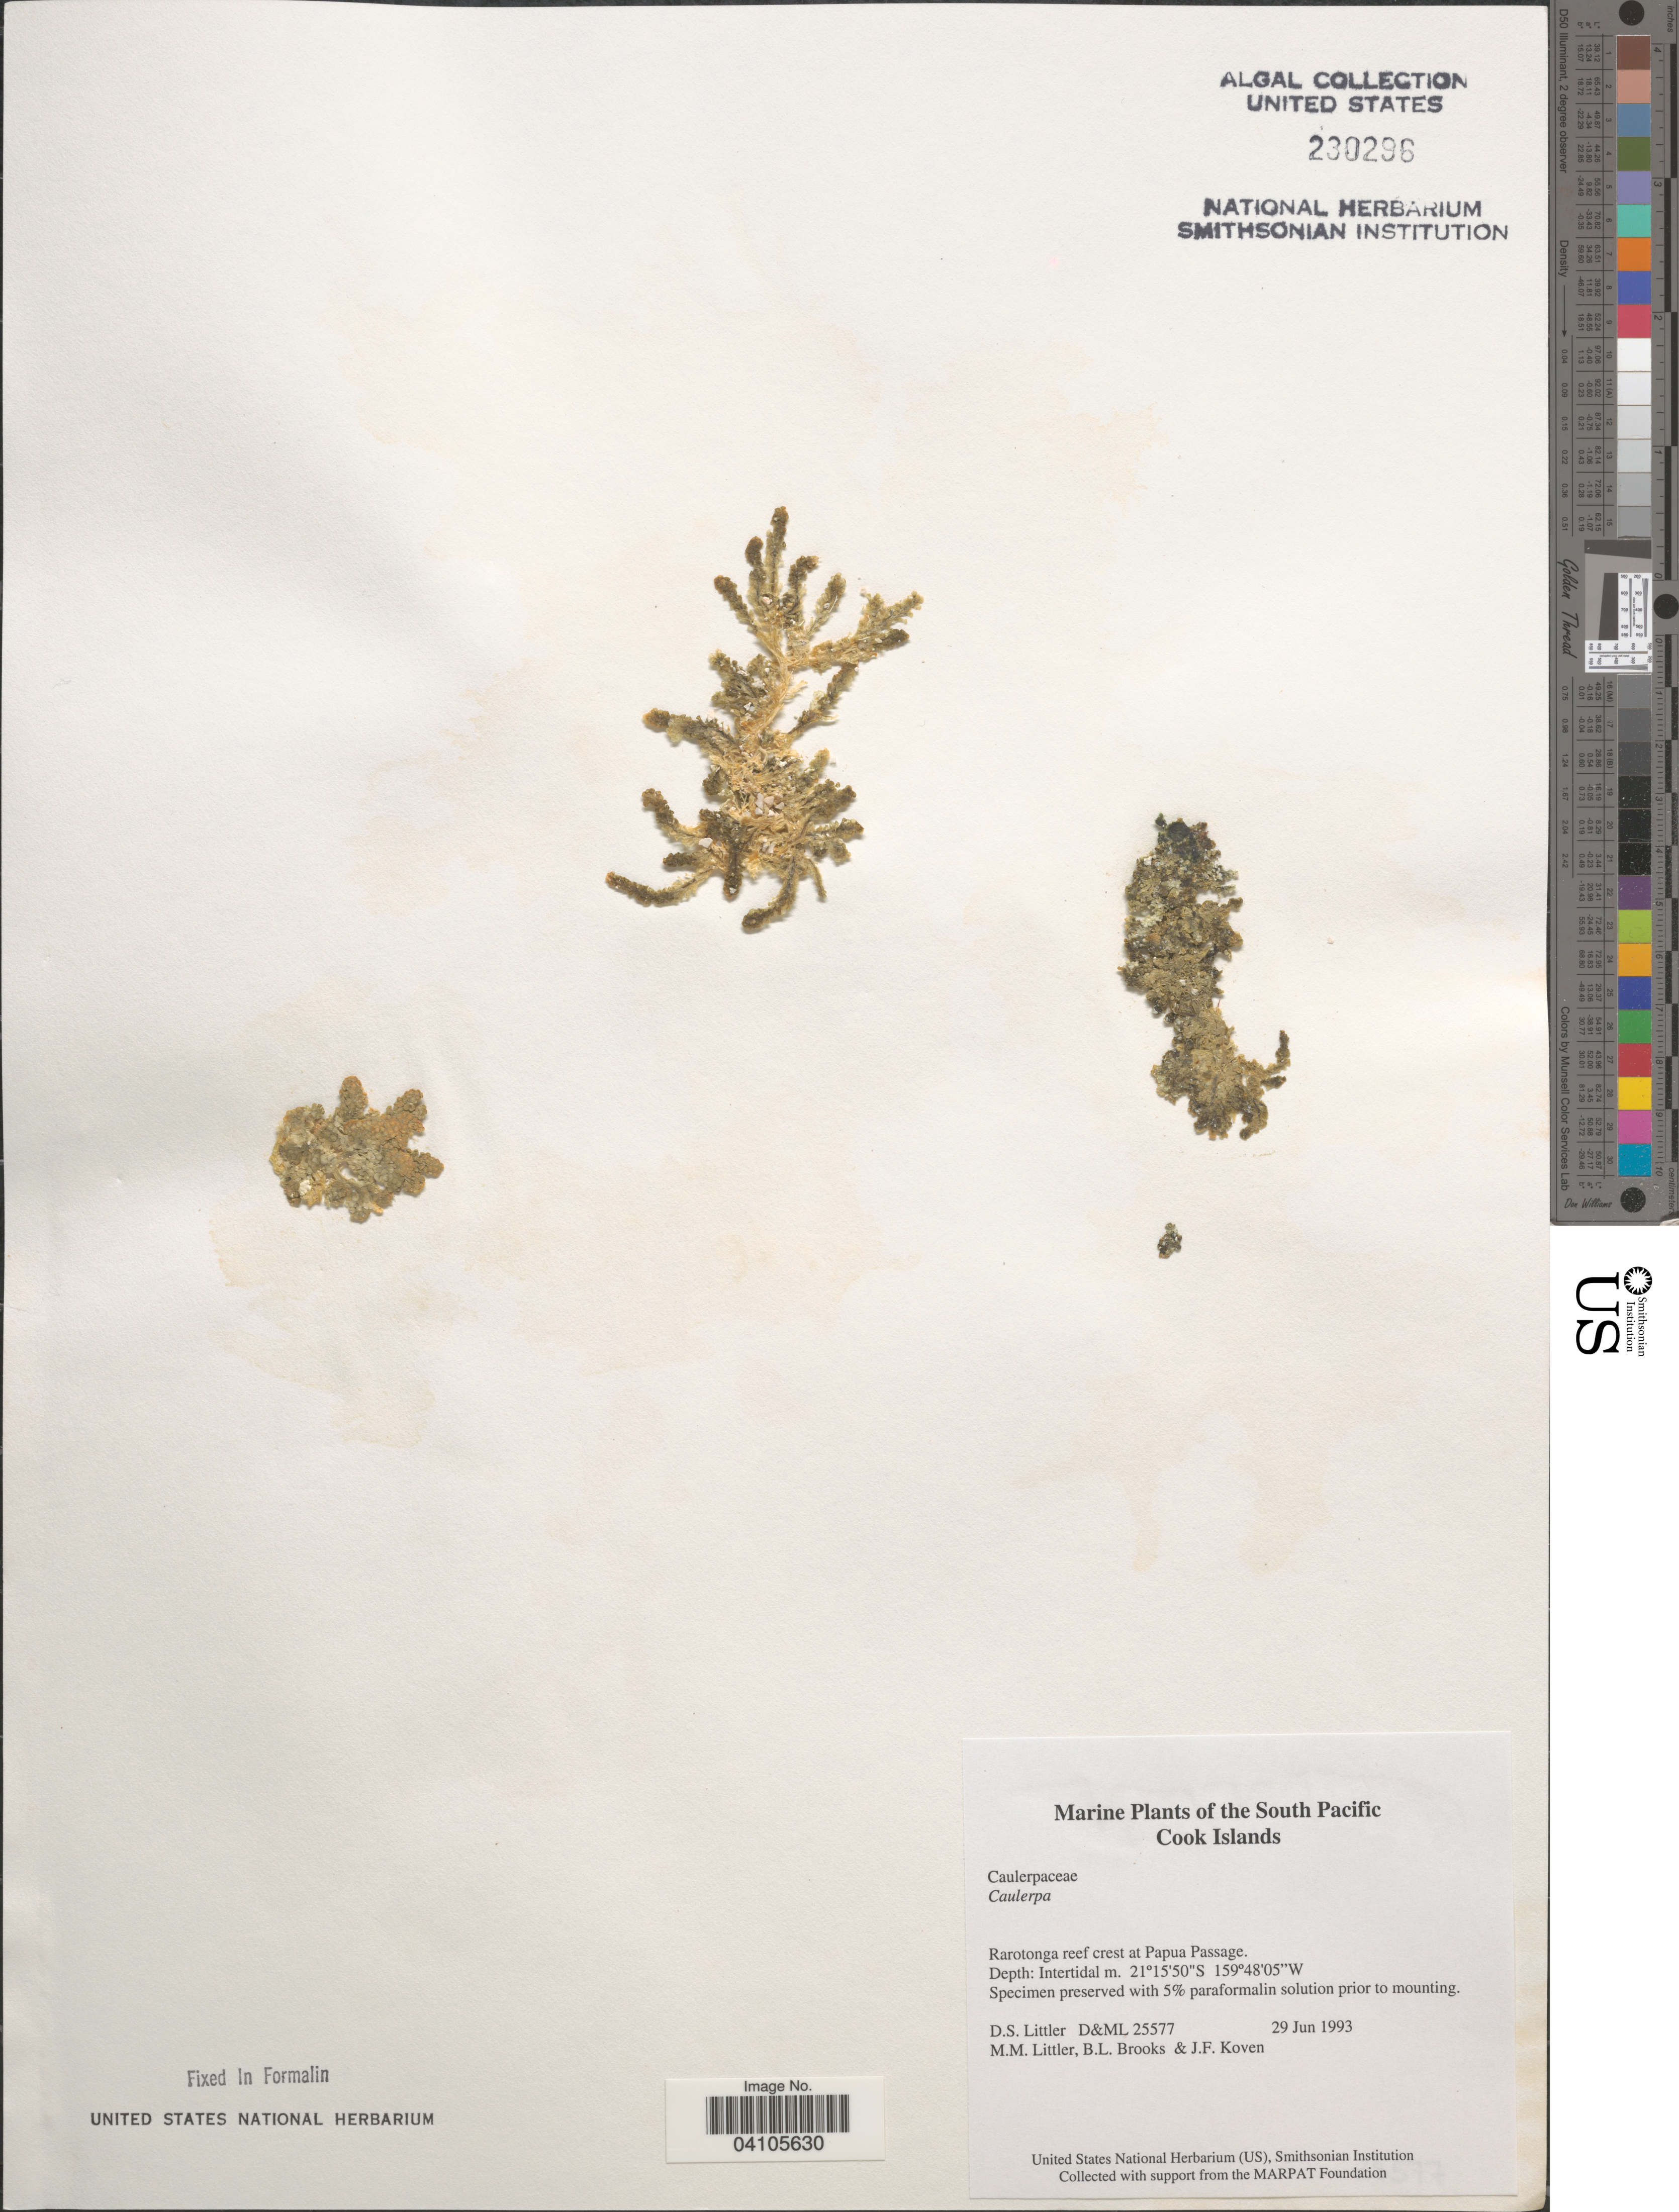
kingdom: Plantae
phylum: Chlorophyta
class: Ulvophyceae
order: Bryopsidales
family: Caulerpaceae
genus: Caulerpa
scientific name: Caulerpa sp.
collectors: D. S. Littler, B. Brooks & J. Koven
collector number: D&ML 25577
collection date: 1993-06-29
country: Cook Islands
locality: The South Pacific. Rarotonga reef crest at Papua Passage.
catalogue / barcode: US 230296